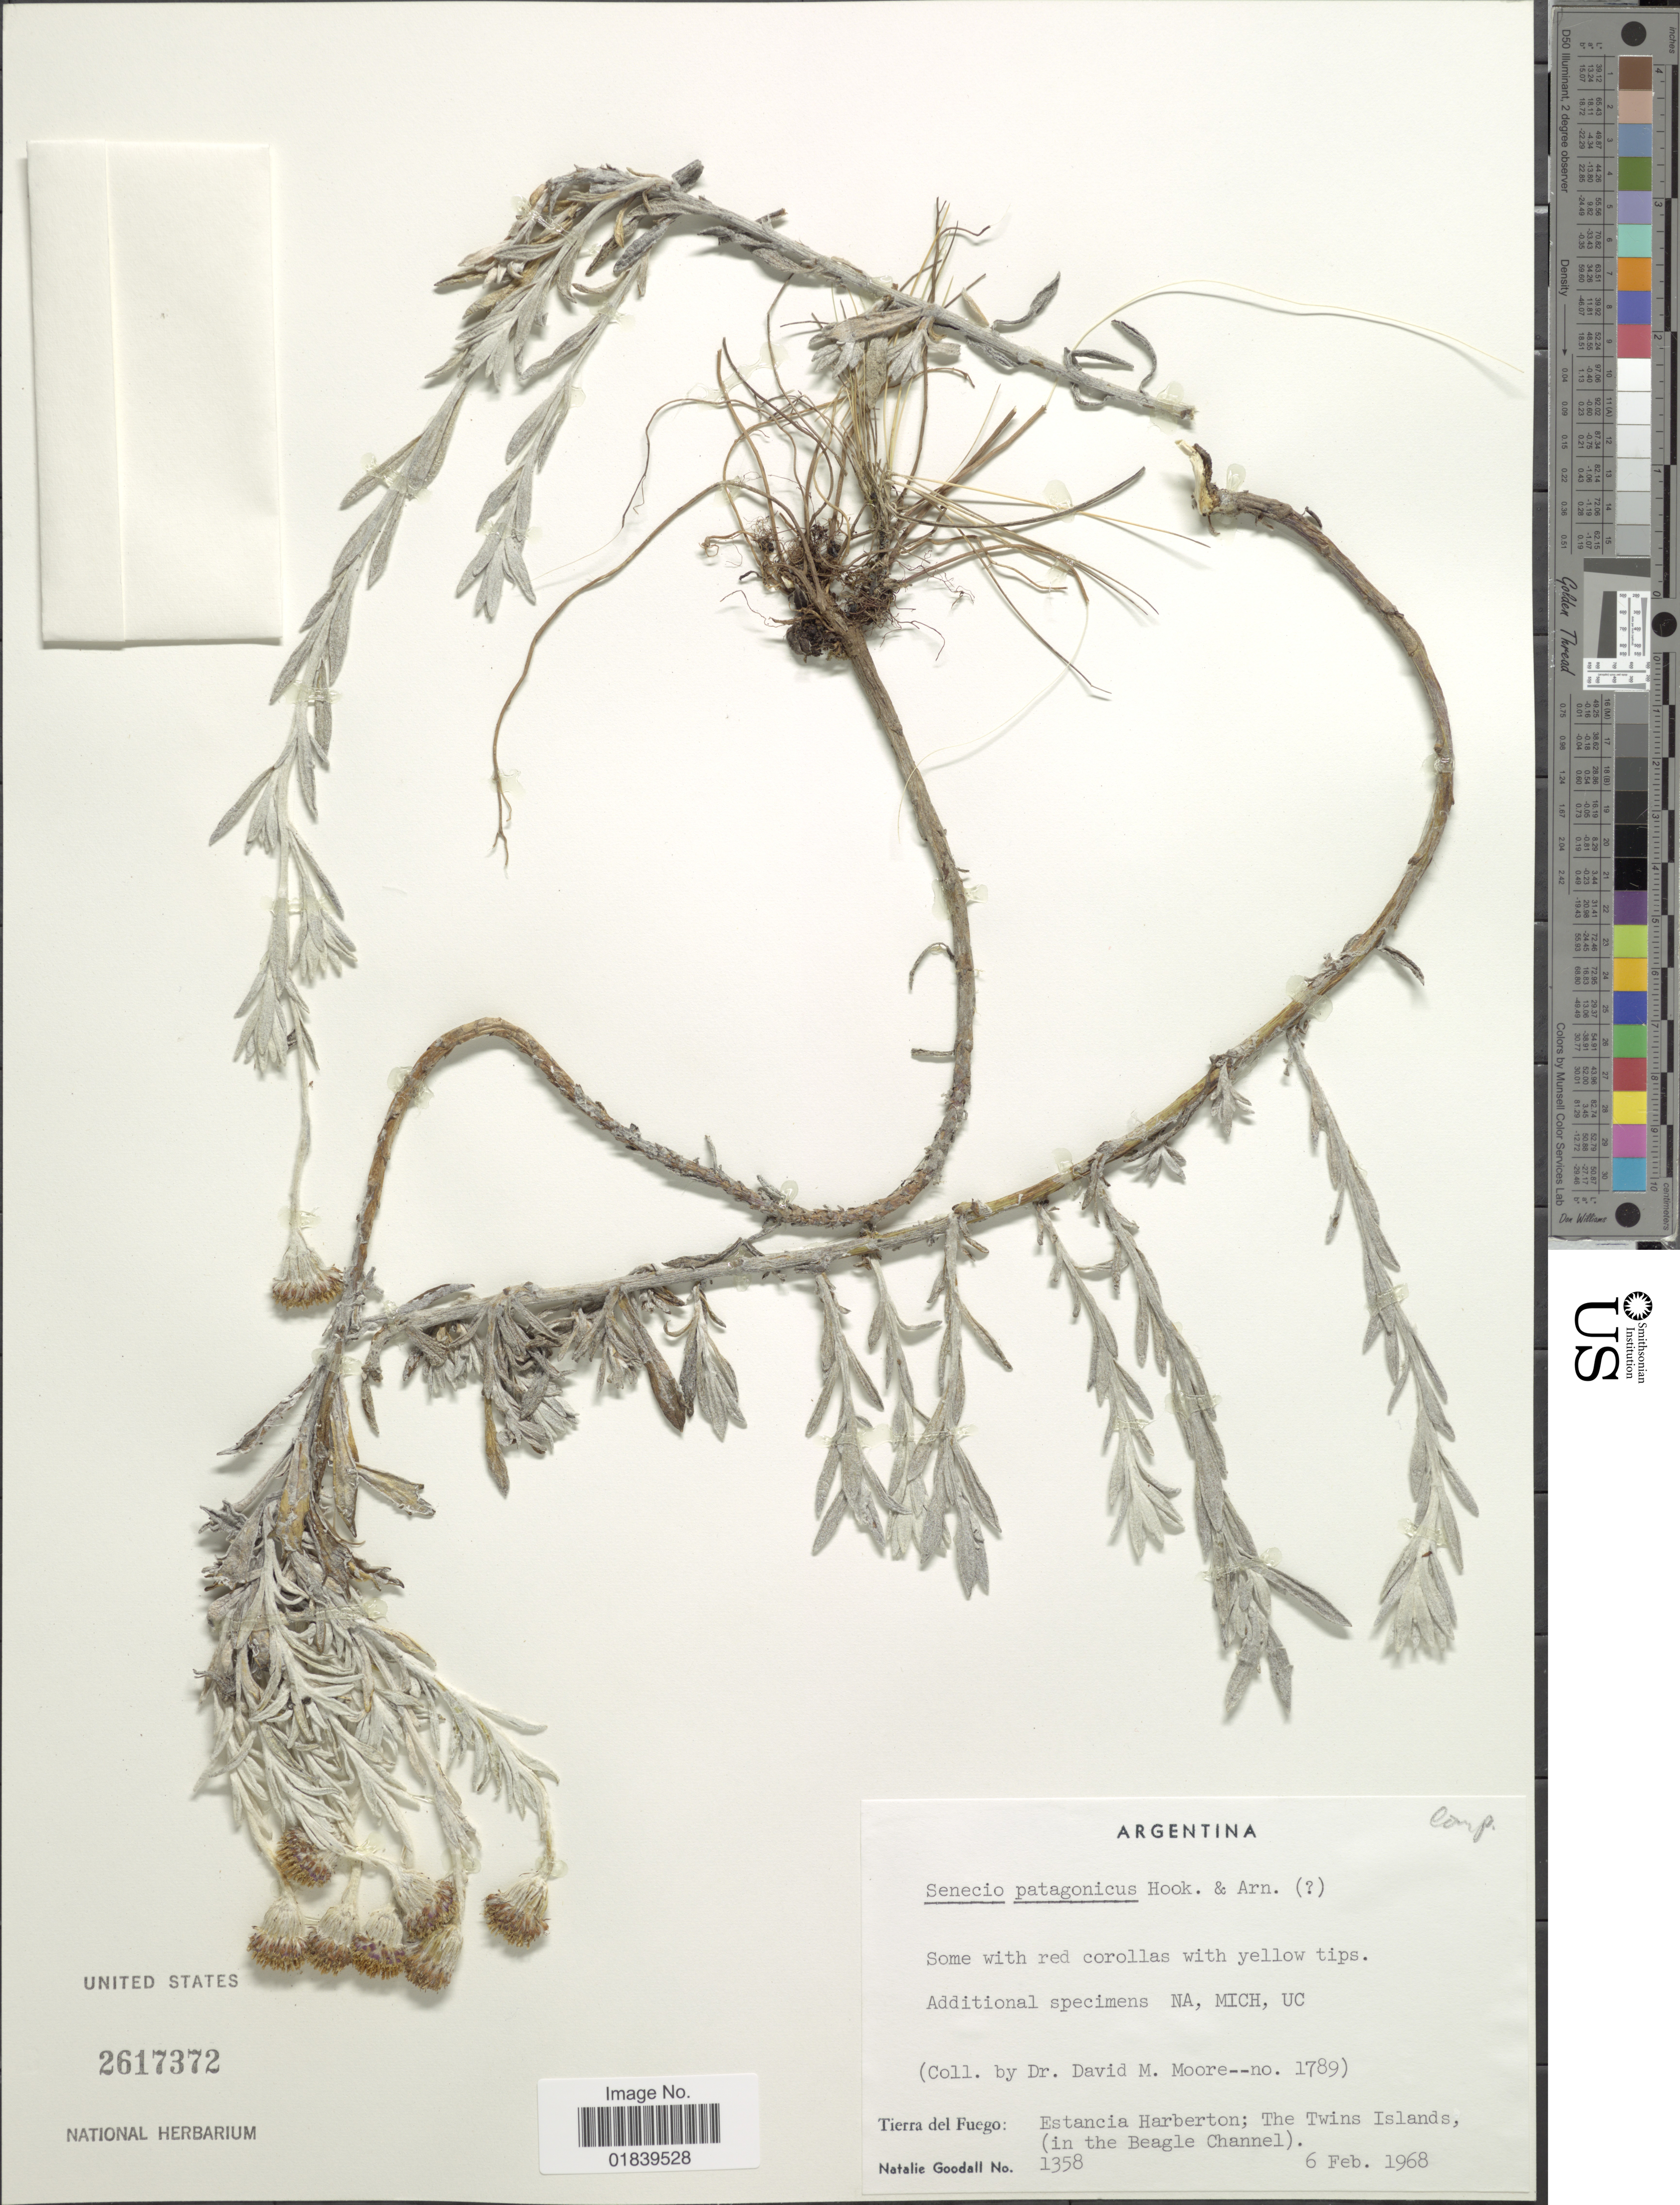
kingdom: Plantae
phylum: Tracheophyta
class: Magnoliopsida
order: Asterales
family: Asteraceae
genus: Senecio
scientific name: Senecio patagonicus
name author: Hook. & Arn.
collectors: D. Moore & N. Goodall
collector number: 1789/1358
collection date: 1968-02-06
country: Argentina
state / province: Tierra del Fuego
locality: Tierra del Fuego: Estancia Harberton; The twins Islands (in Beagle Channel).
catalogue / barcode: US 2617372